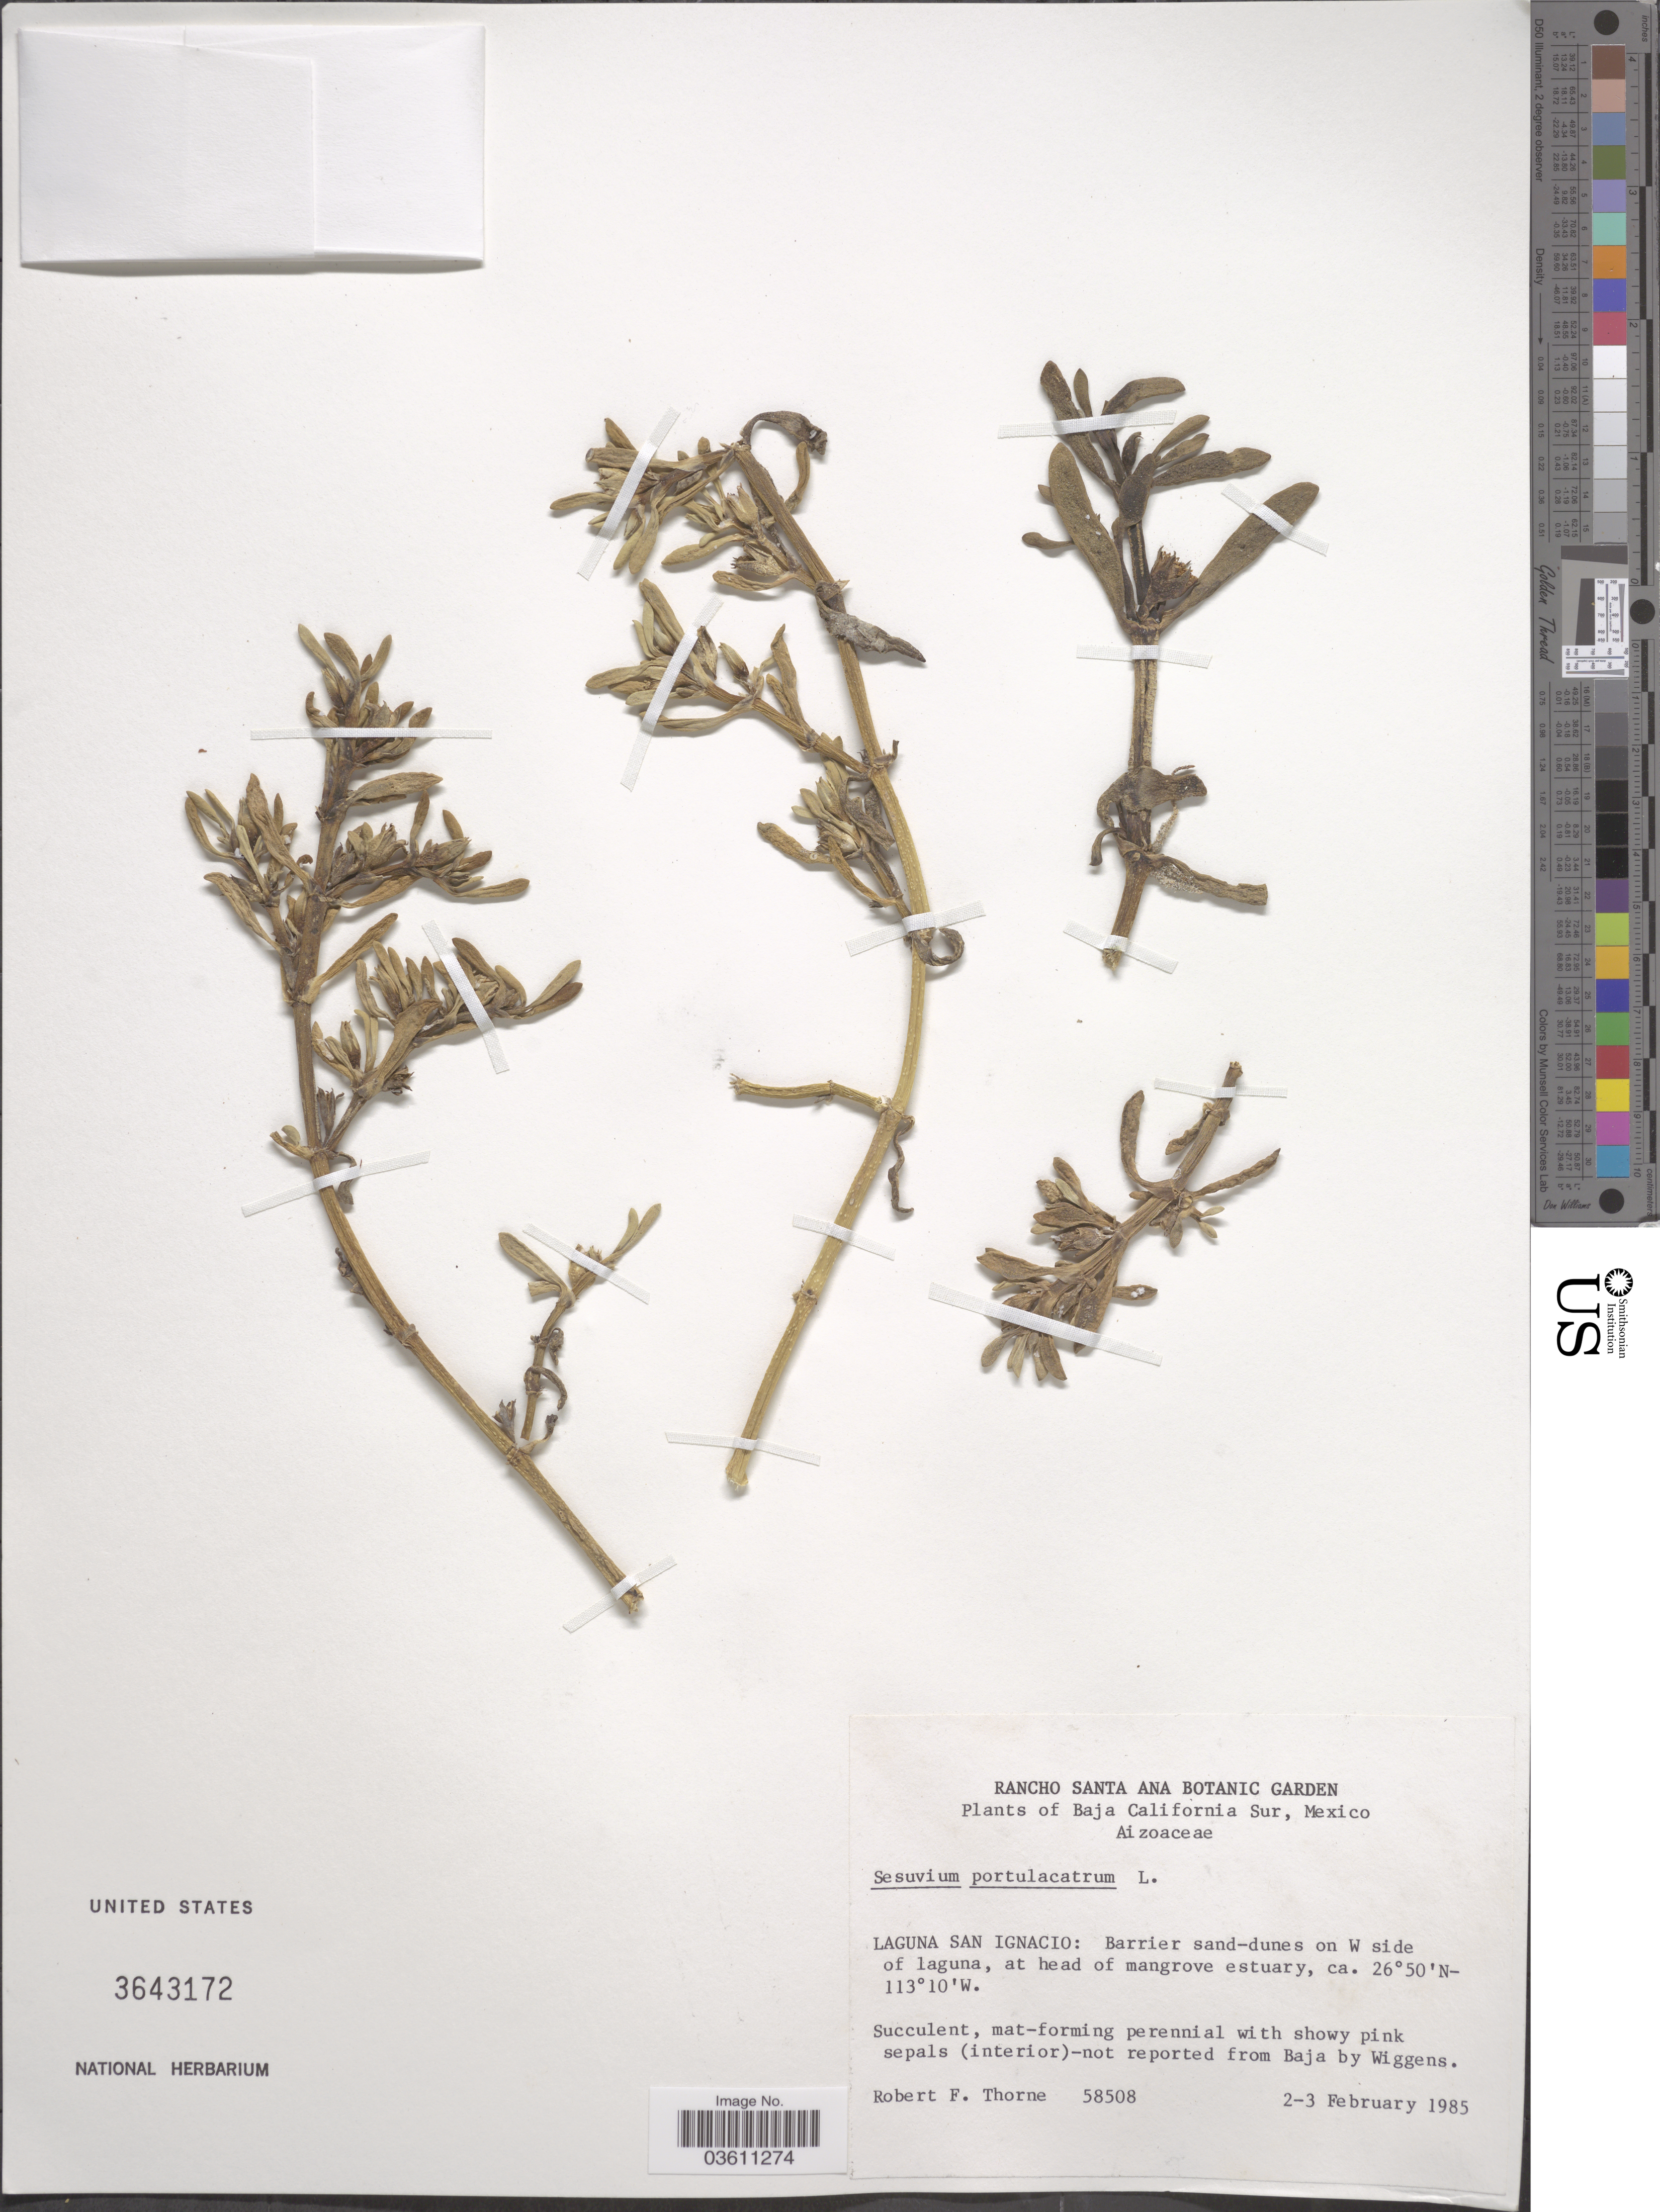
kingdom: Plantae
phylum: Tracheophyta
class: Magnoliopsida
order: Caryophyllales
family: Aizoaceae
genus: Sesuvium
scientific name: Sesuvium portulacastrum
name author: (L.) L.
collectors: R. F. Thorne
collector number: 58508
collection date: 1985-02-02/1985-02-03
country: Mexico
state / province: Baja California Sur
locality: Laguna San Ignacio: Barrier sand-dunes on W side of laguna, at head of mangrove estuary.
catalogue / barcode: US 3643172